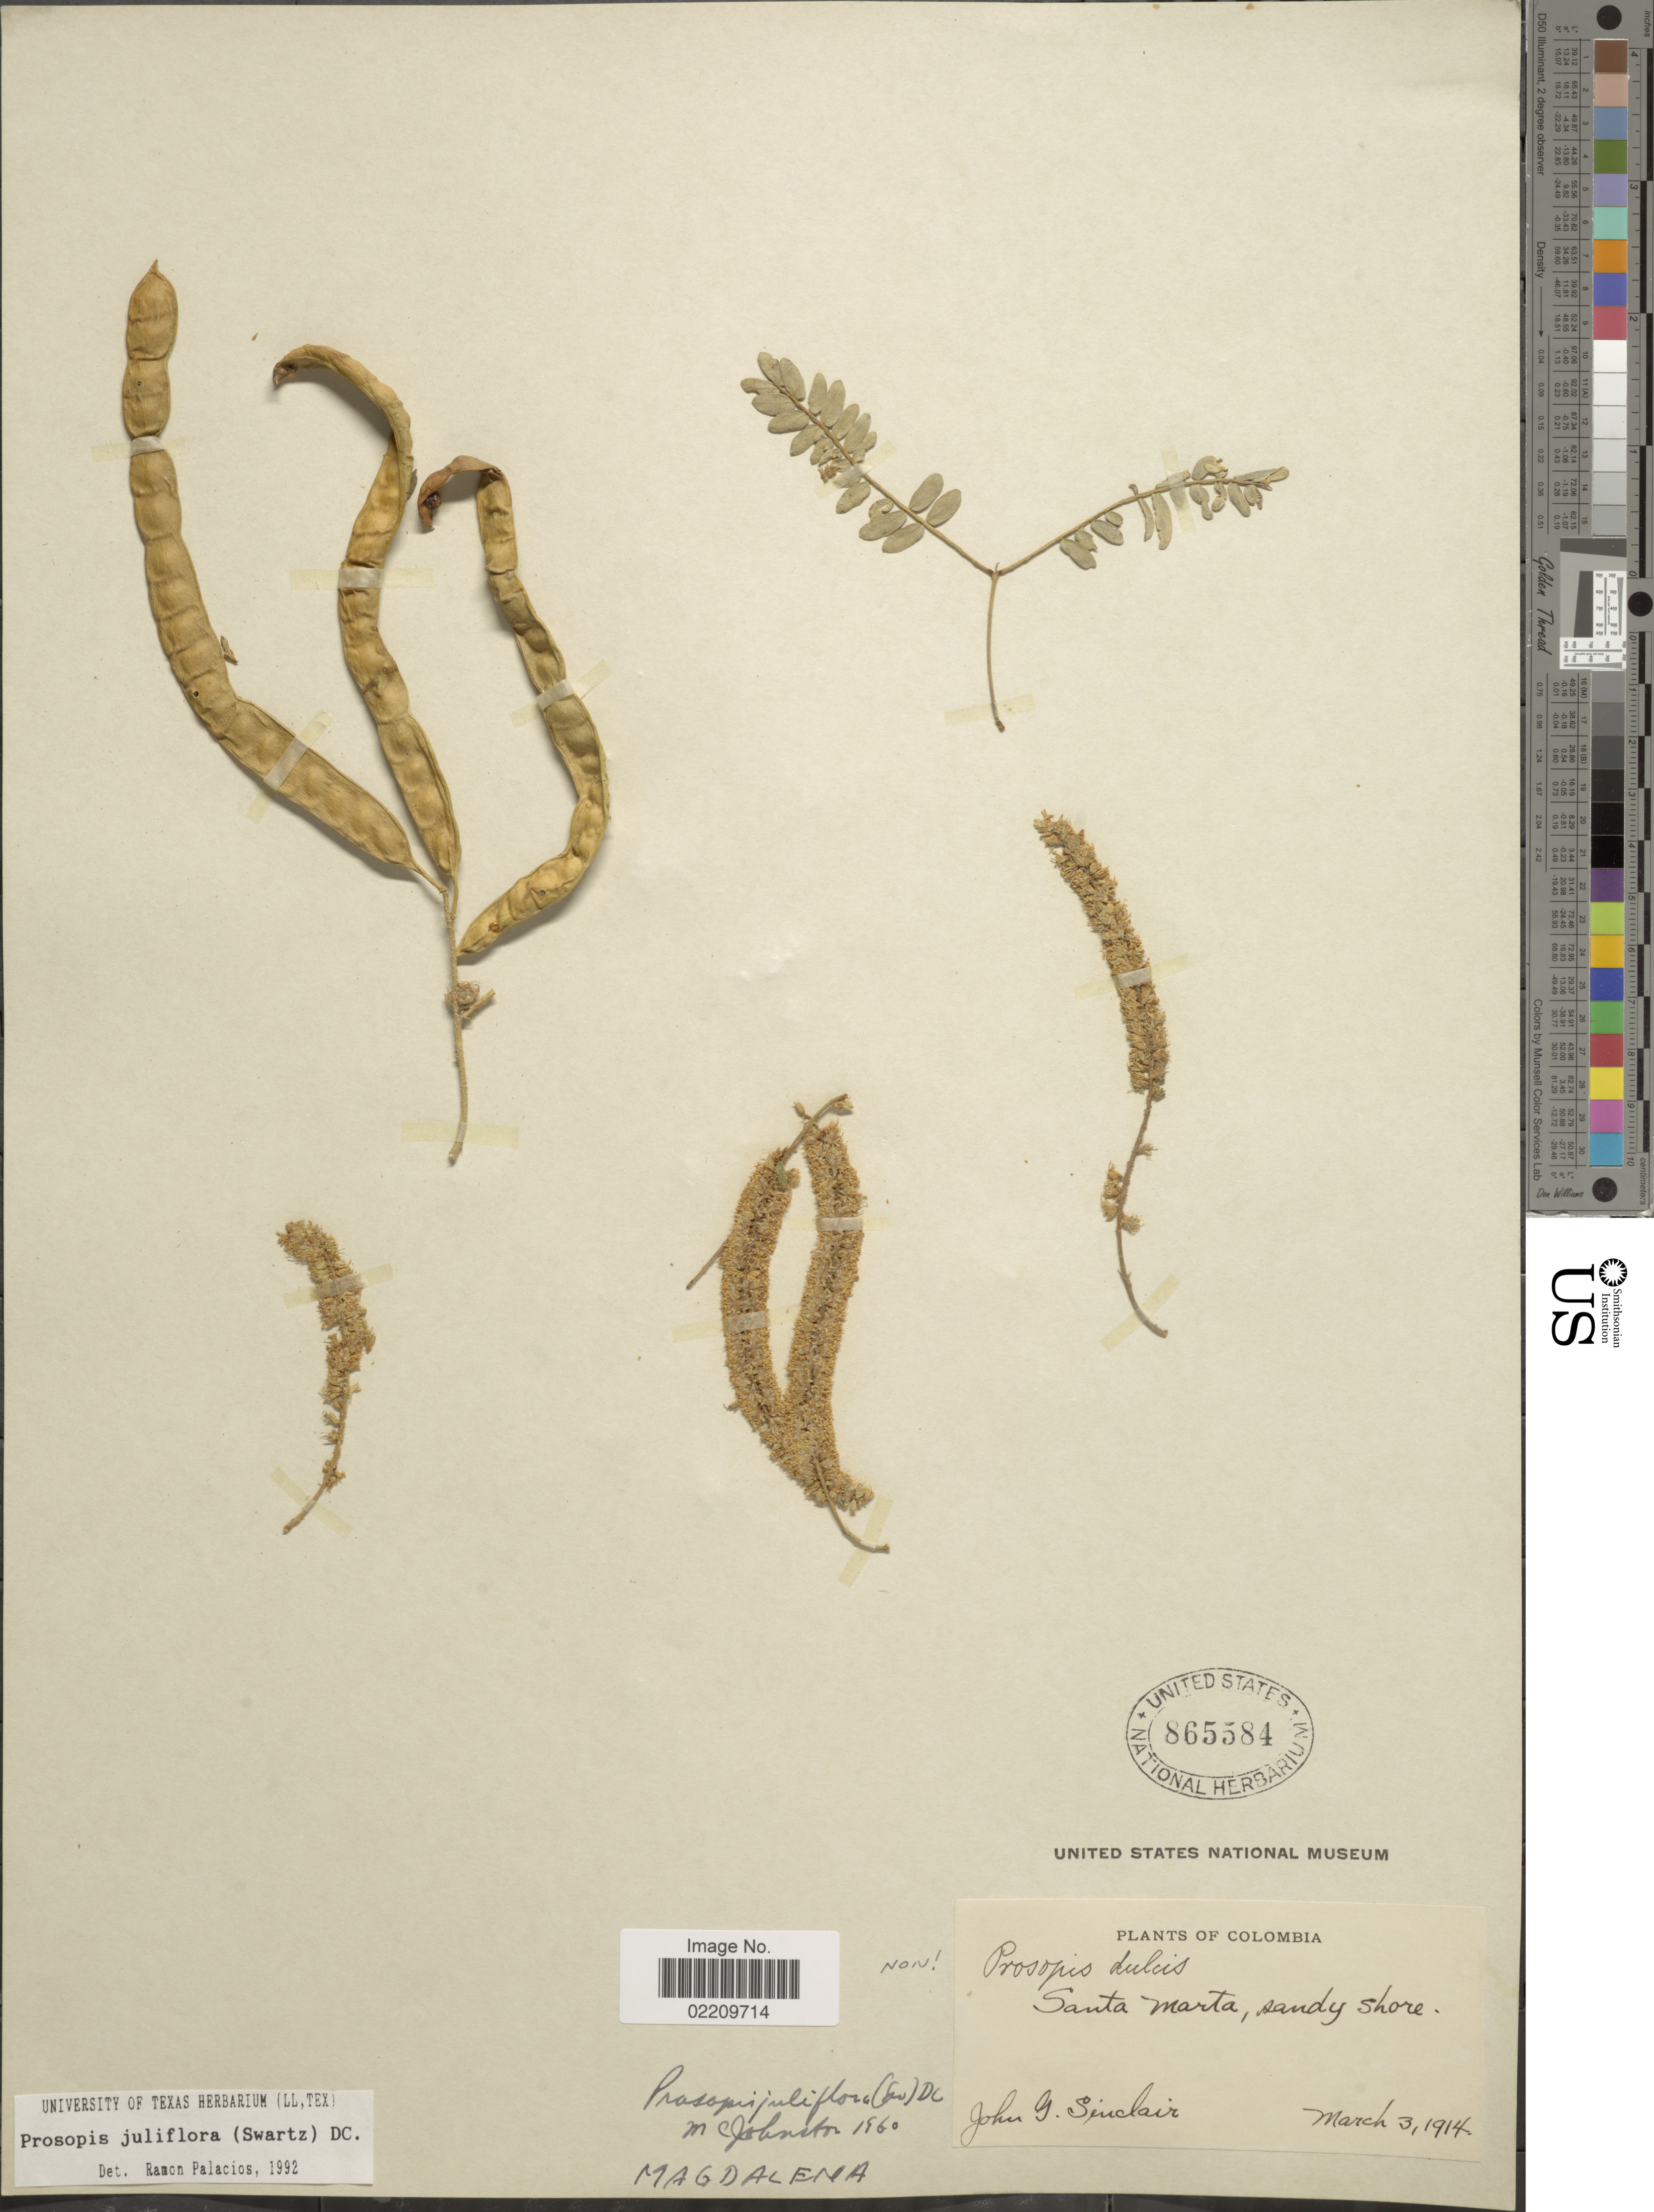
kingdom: Plantae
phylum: Tracheophyta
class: Magnoliopsida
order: Fabales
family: Fabaceae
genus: Neltuma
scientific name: Neltuma juliflora var. juliflora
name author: (Sw.) Raf.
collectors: J. G. Sinclair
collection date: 1914-03-03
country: Colombia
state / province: Magdalena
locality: Santa Marta, sandy shore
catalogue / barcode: US 865584